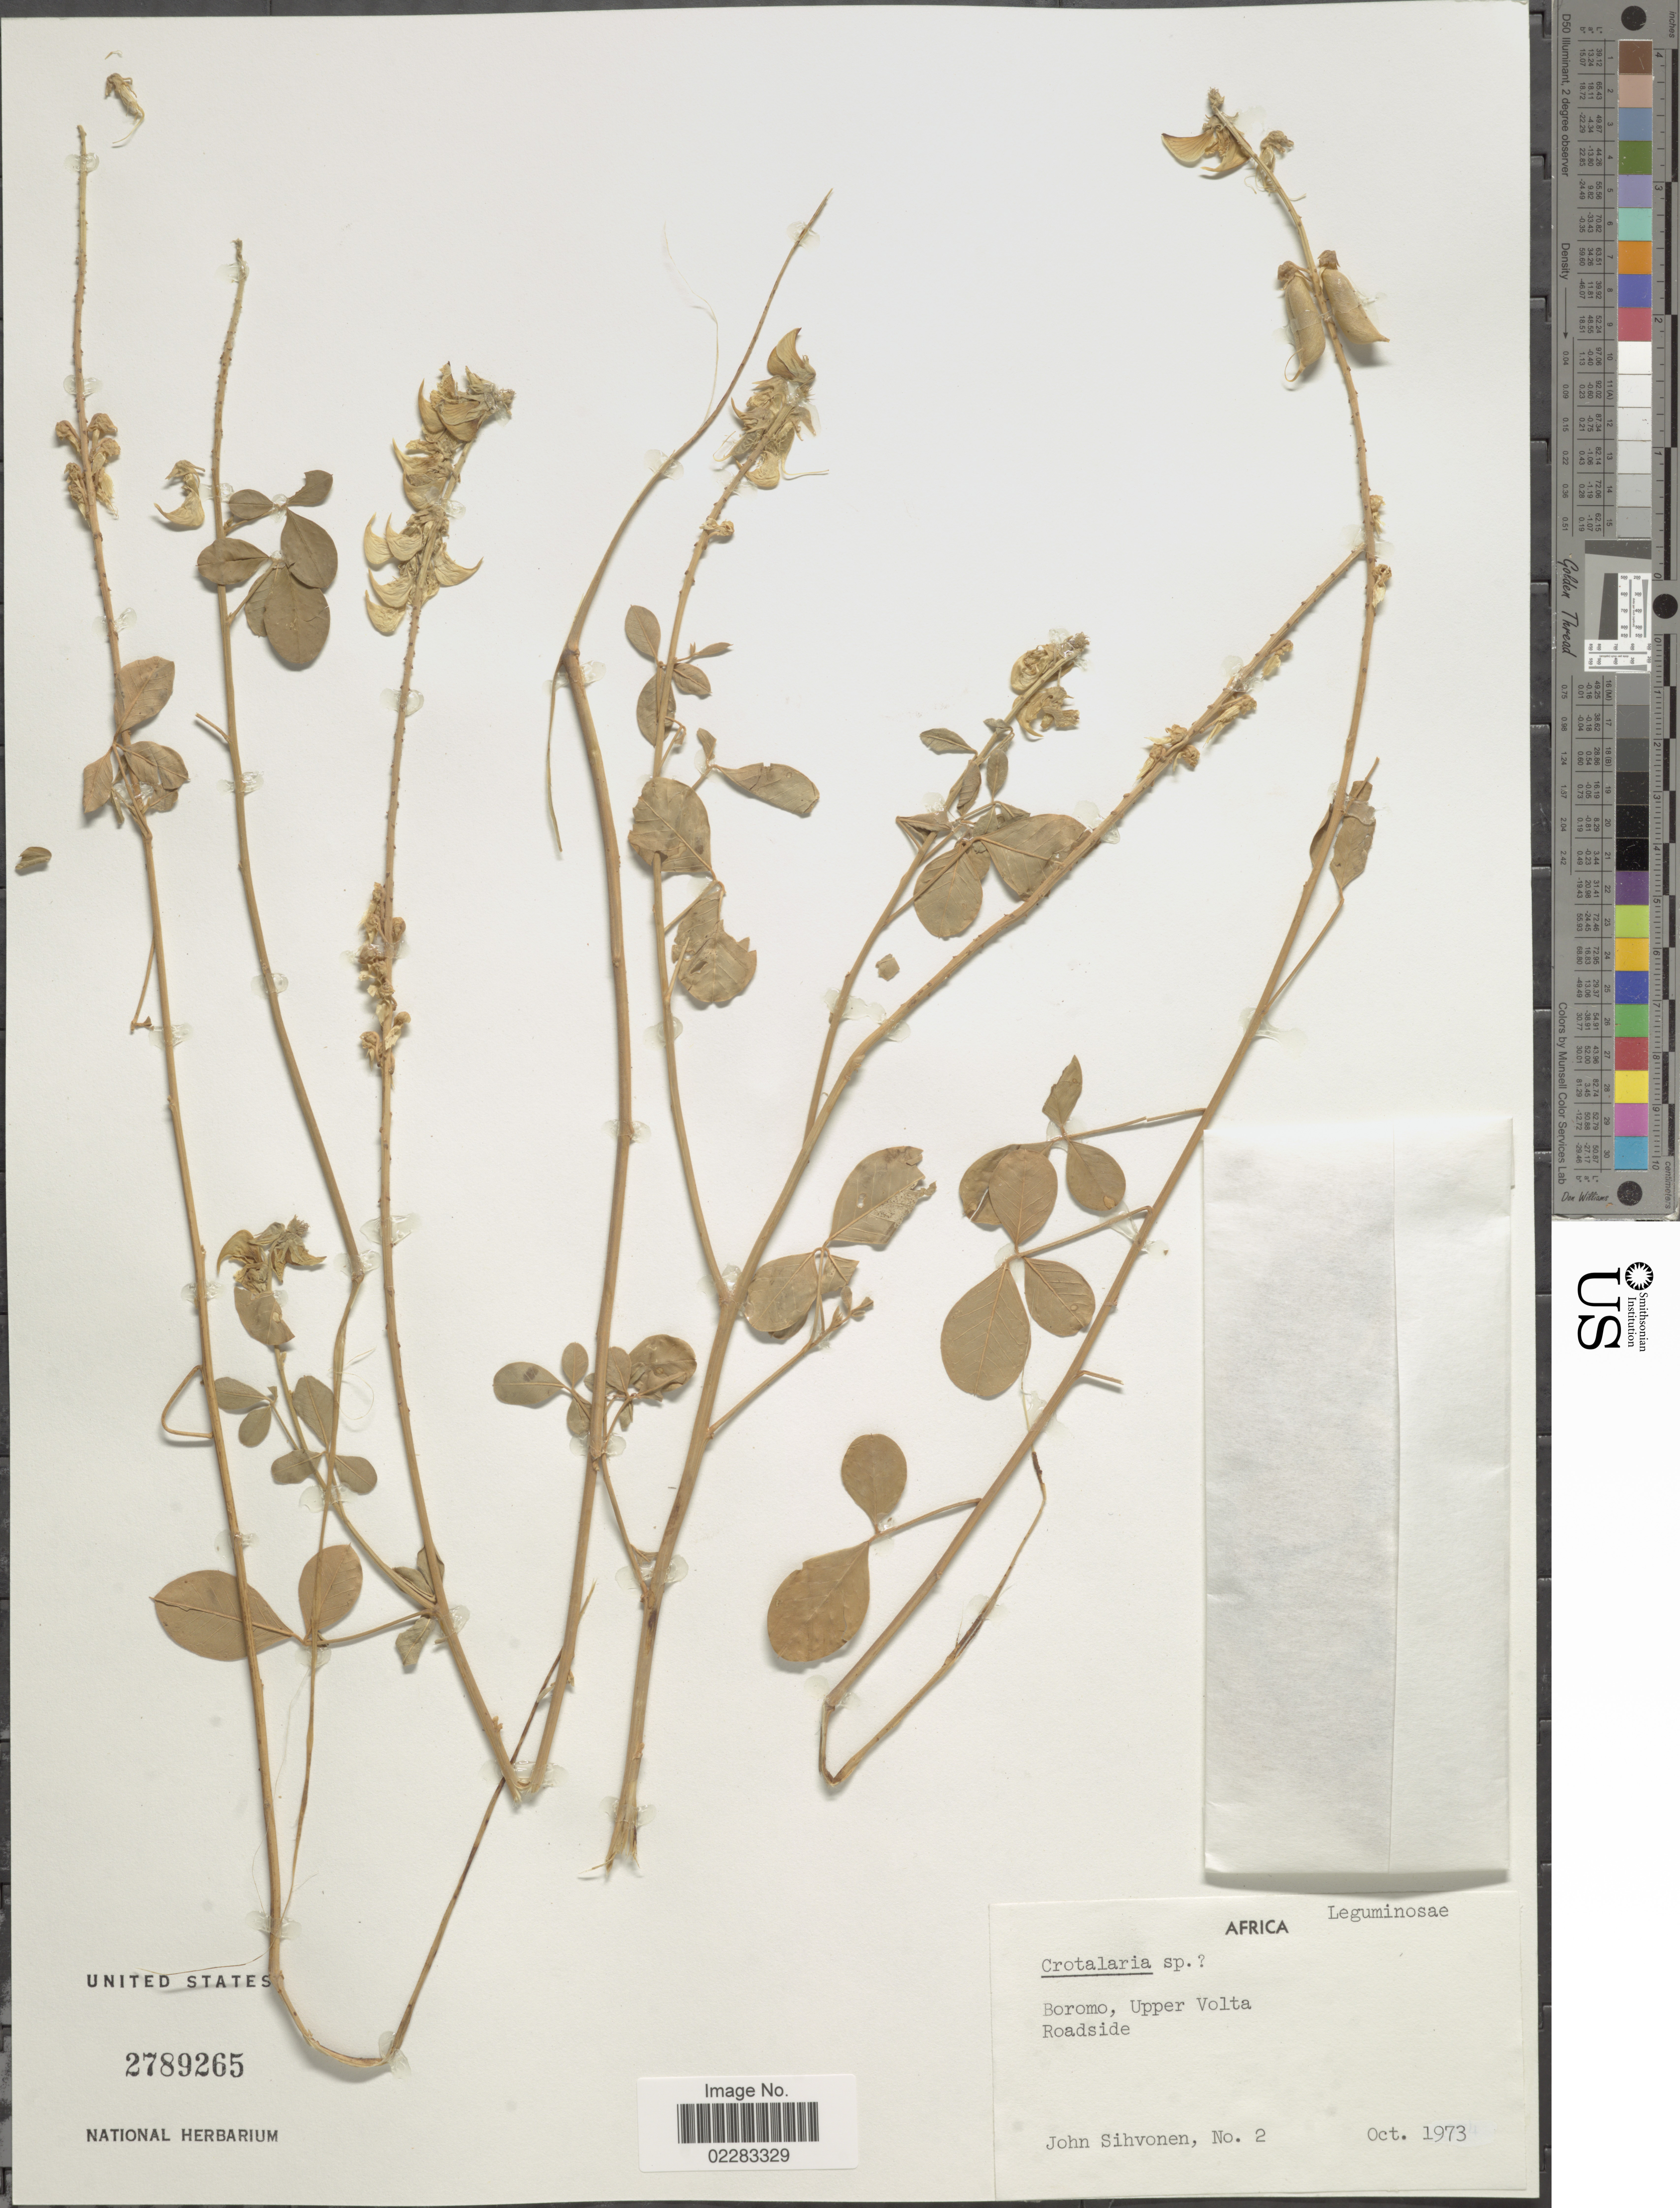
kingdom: Plantae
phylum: Tracheophyta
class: Magnoliopsida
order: Fabales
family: Fabaceae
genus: Crotalaria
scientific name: Crotalaria sp.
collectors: J. Sihvonen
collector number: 2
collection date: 1973-10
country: Burkina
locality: Boromo, Upper Volta, Roadside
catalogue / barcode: US 2789265